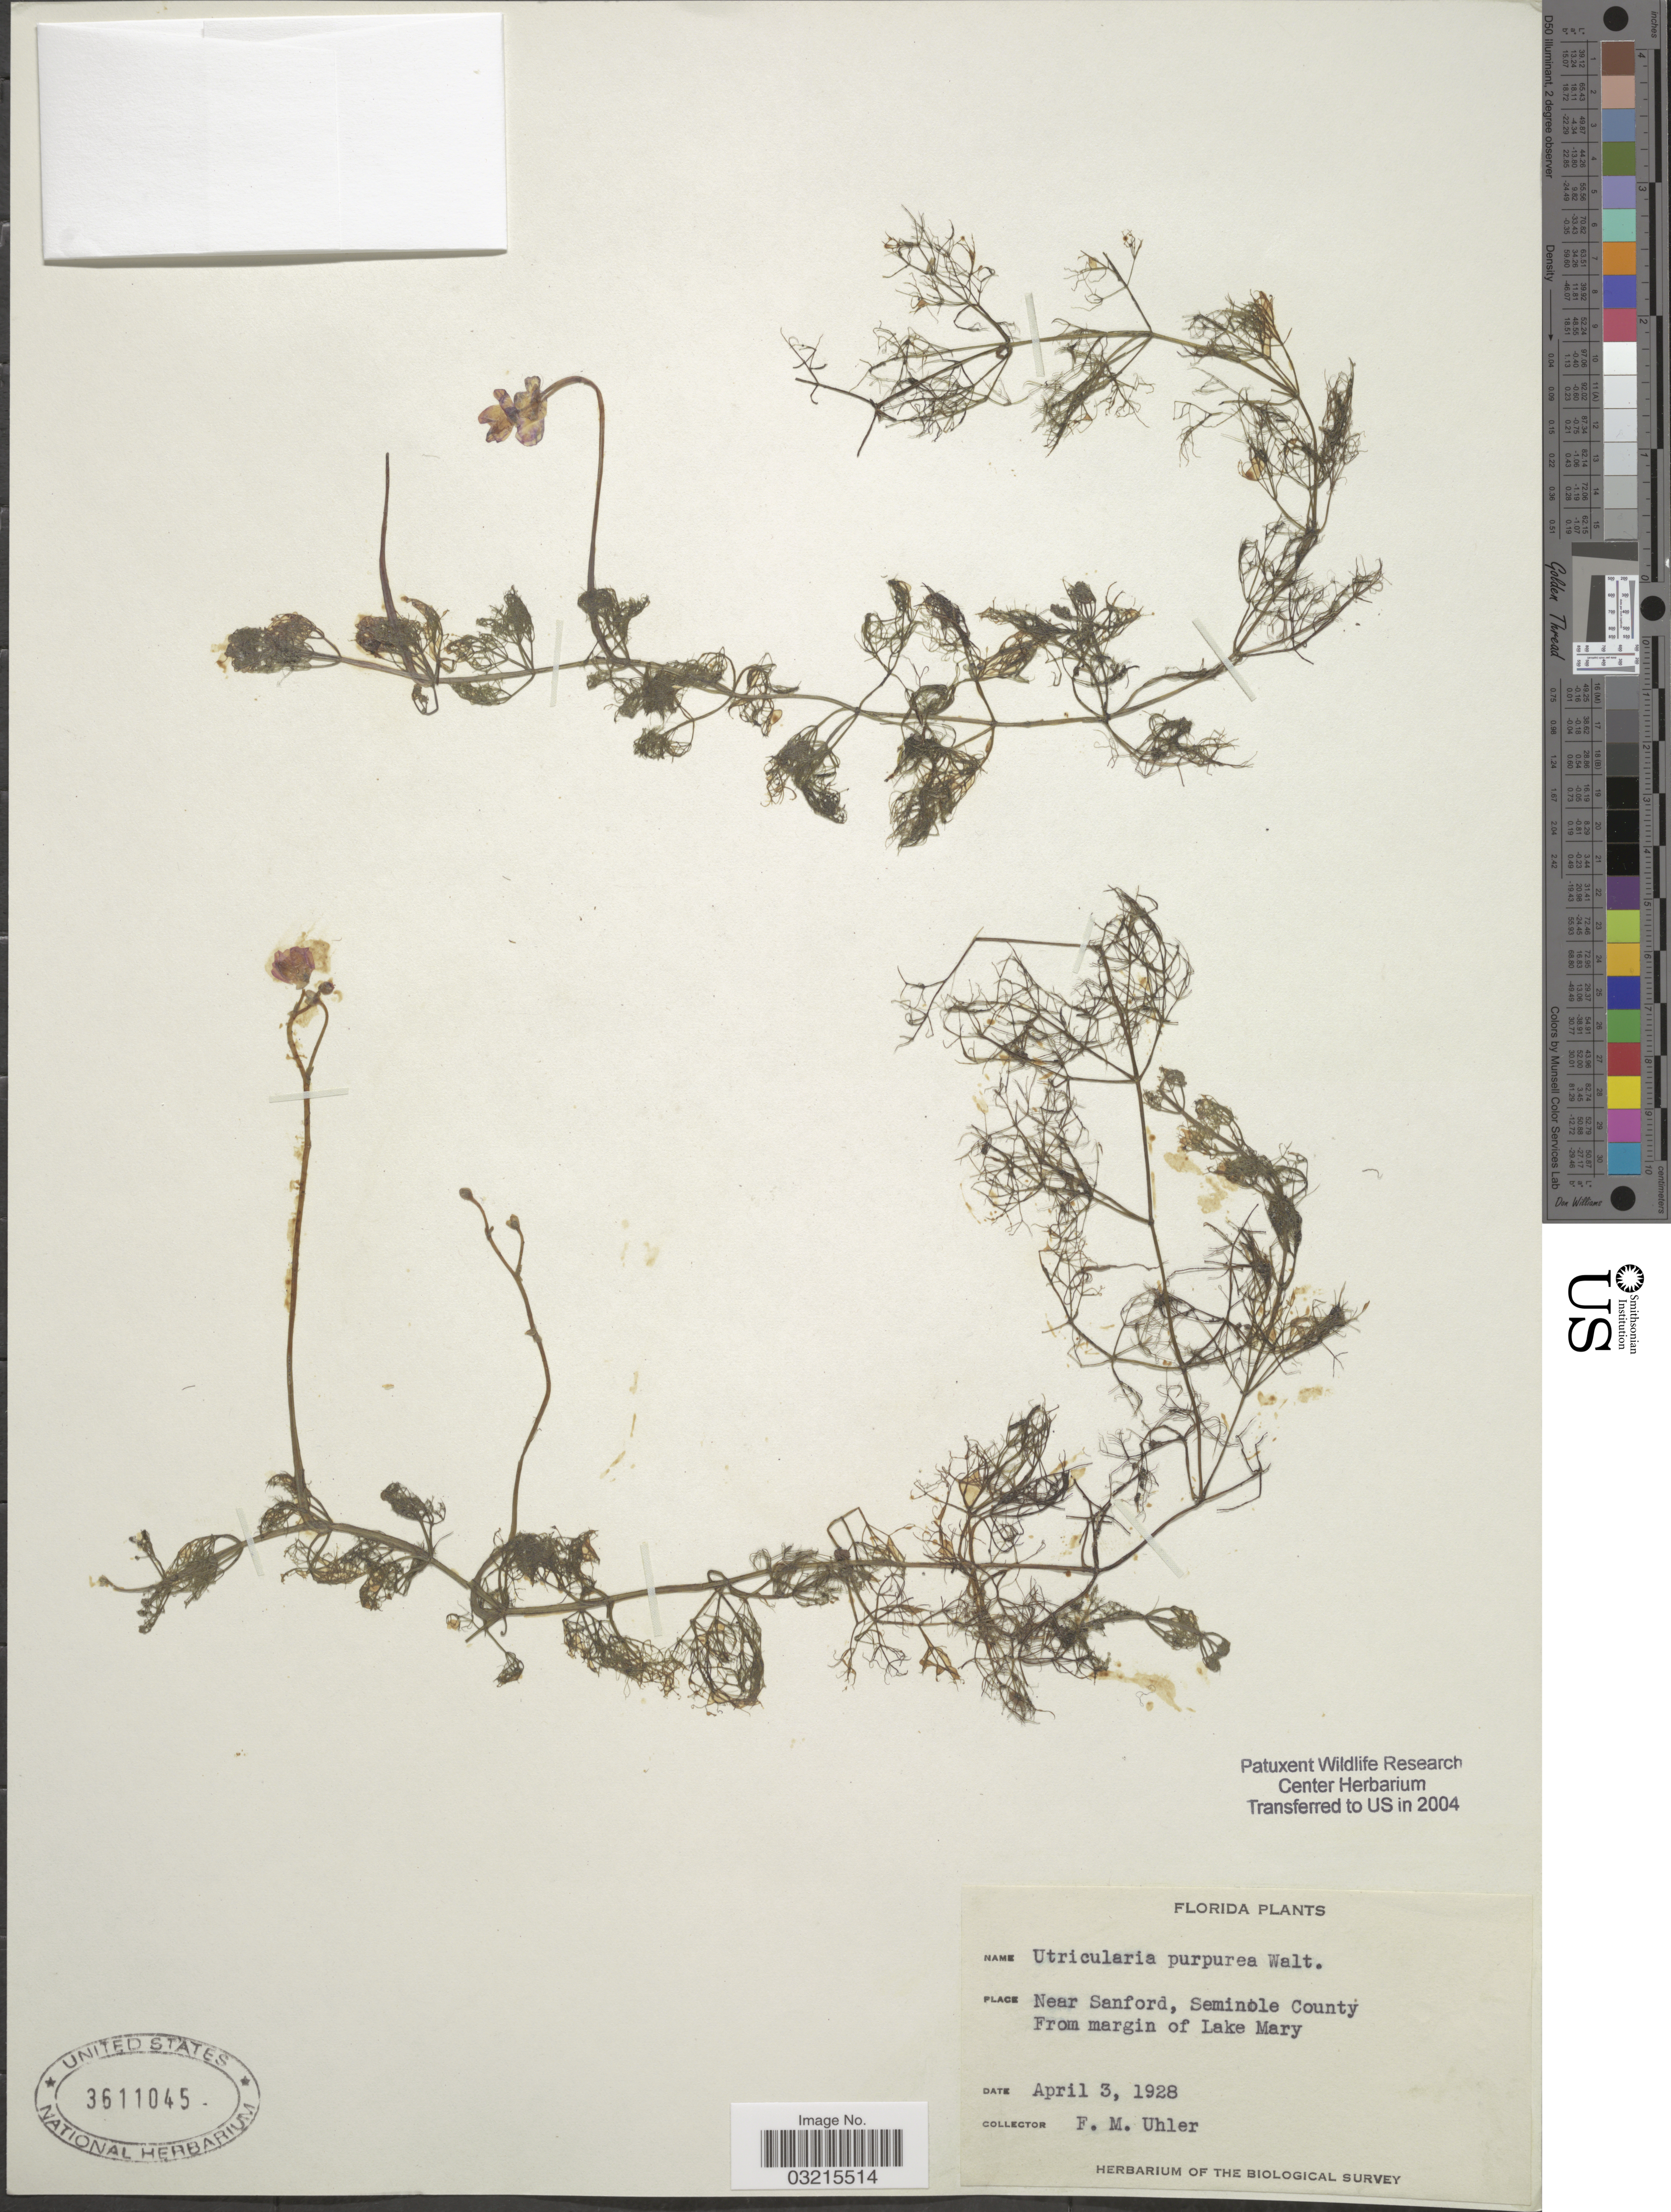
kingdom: Plantae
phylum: Tracheophyta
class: Magnoliopsida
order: Lamiales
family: Lentibulariaceae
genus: Utricularia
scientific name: Utricularia purpurea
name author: Walter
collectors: F. M. Uhler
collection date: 1928-04-03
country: United States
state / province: Florida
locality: Near Sanford, Seminole County. From margin of Lake Mary.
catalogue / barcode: US 3611045